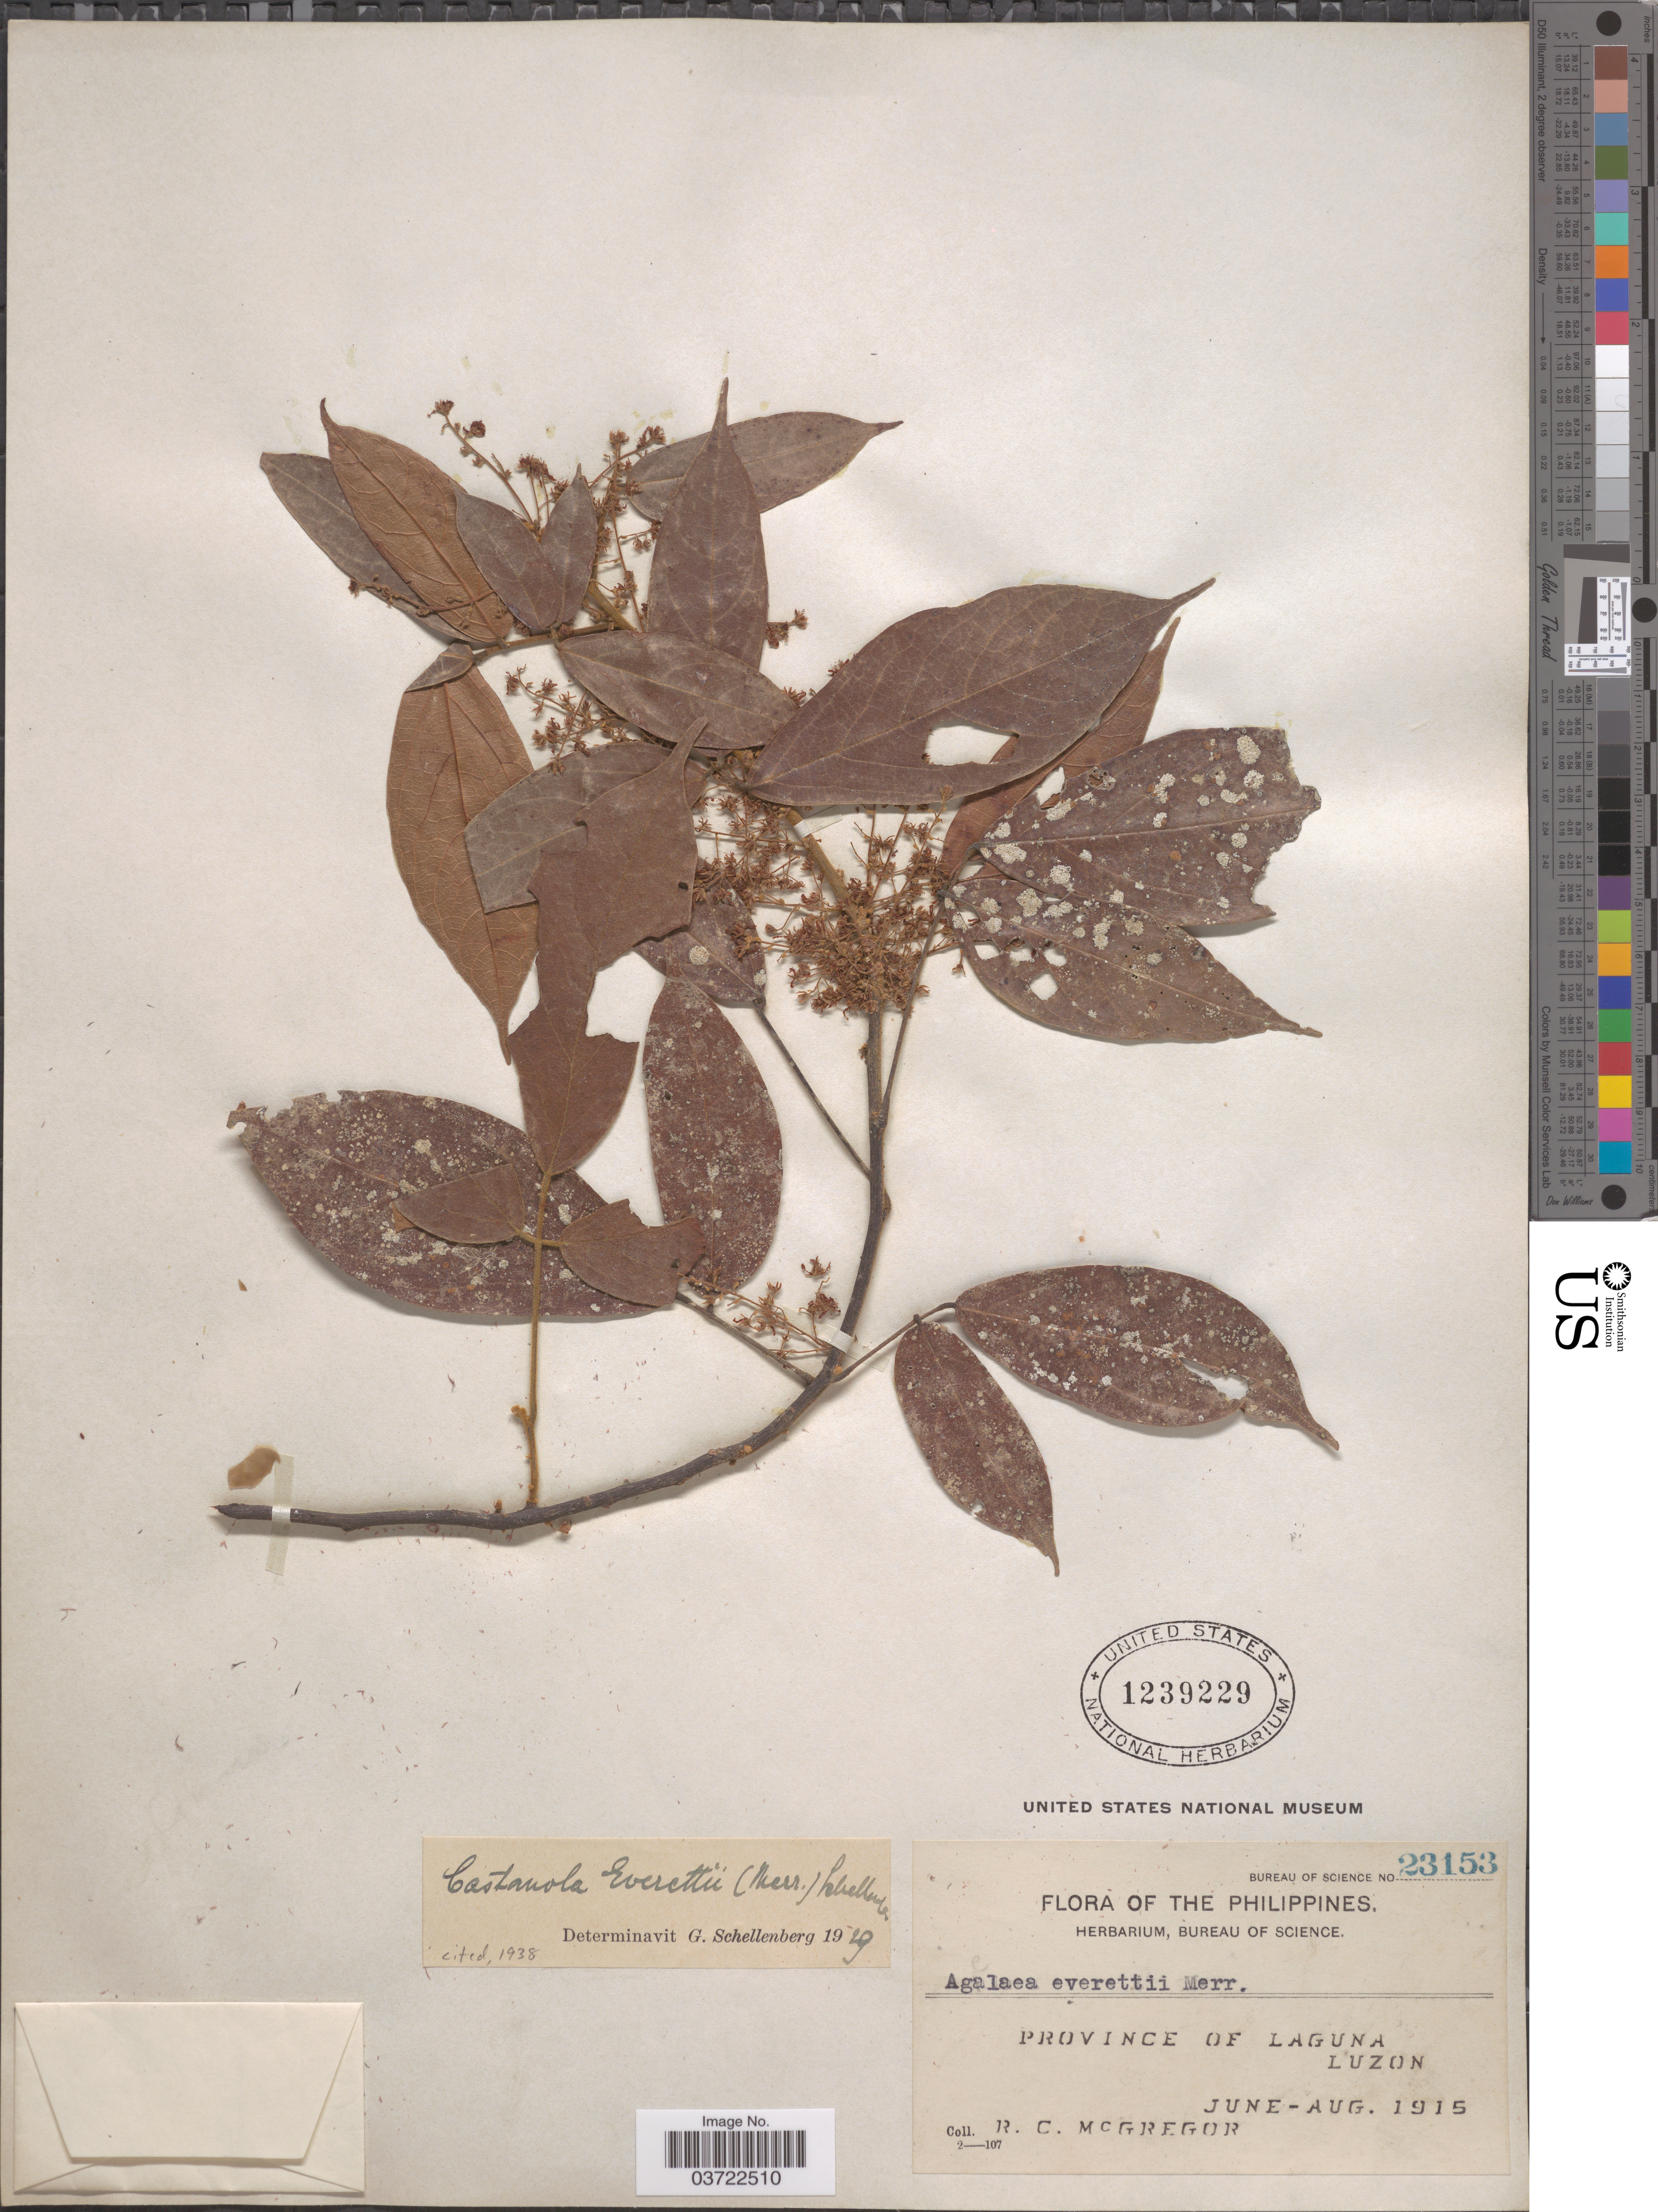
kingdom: Plantae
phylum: Tracheophyta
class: Magnoliopsida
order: Oxalidales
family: Connaraceae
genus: Agelaea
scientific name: Agelaea borneensis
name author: (Hook. f.) Merr.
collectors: R. C. McGregor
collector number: Bureau of Science 23153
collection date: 1915-06/1915-08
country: Philippines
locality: Province of Laguna, Luzon.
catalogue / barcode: US 1239229